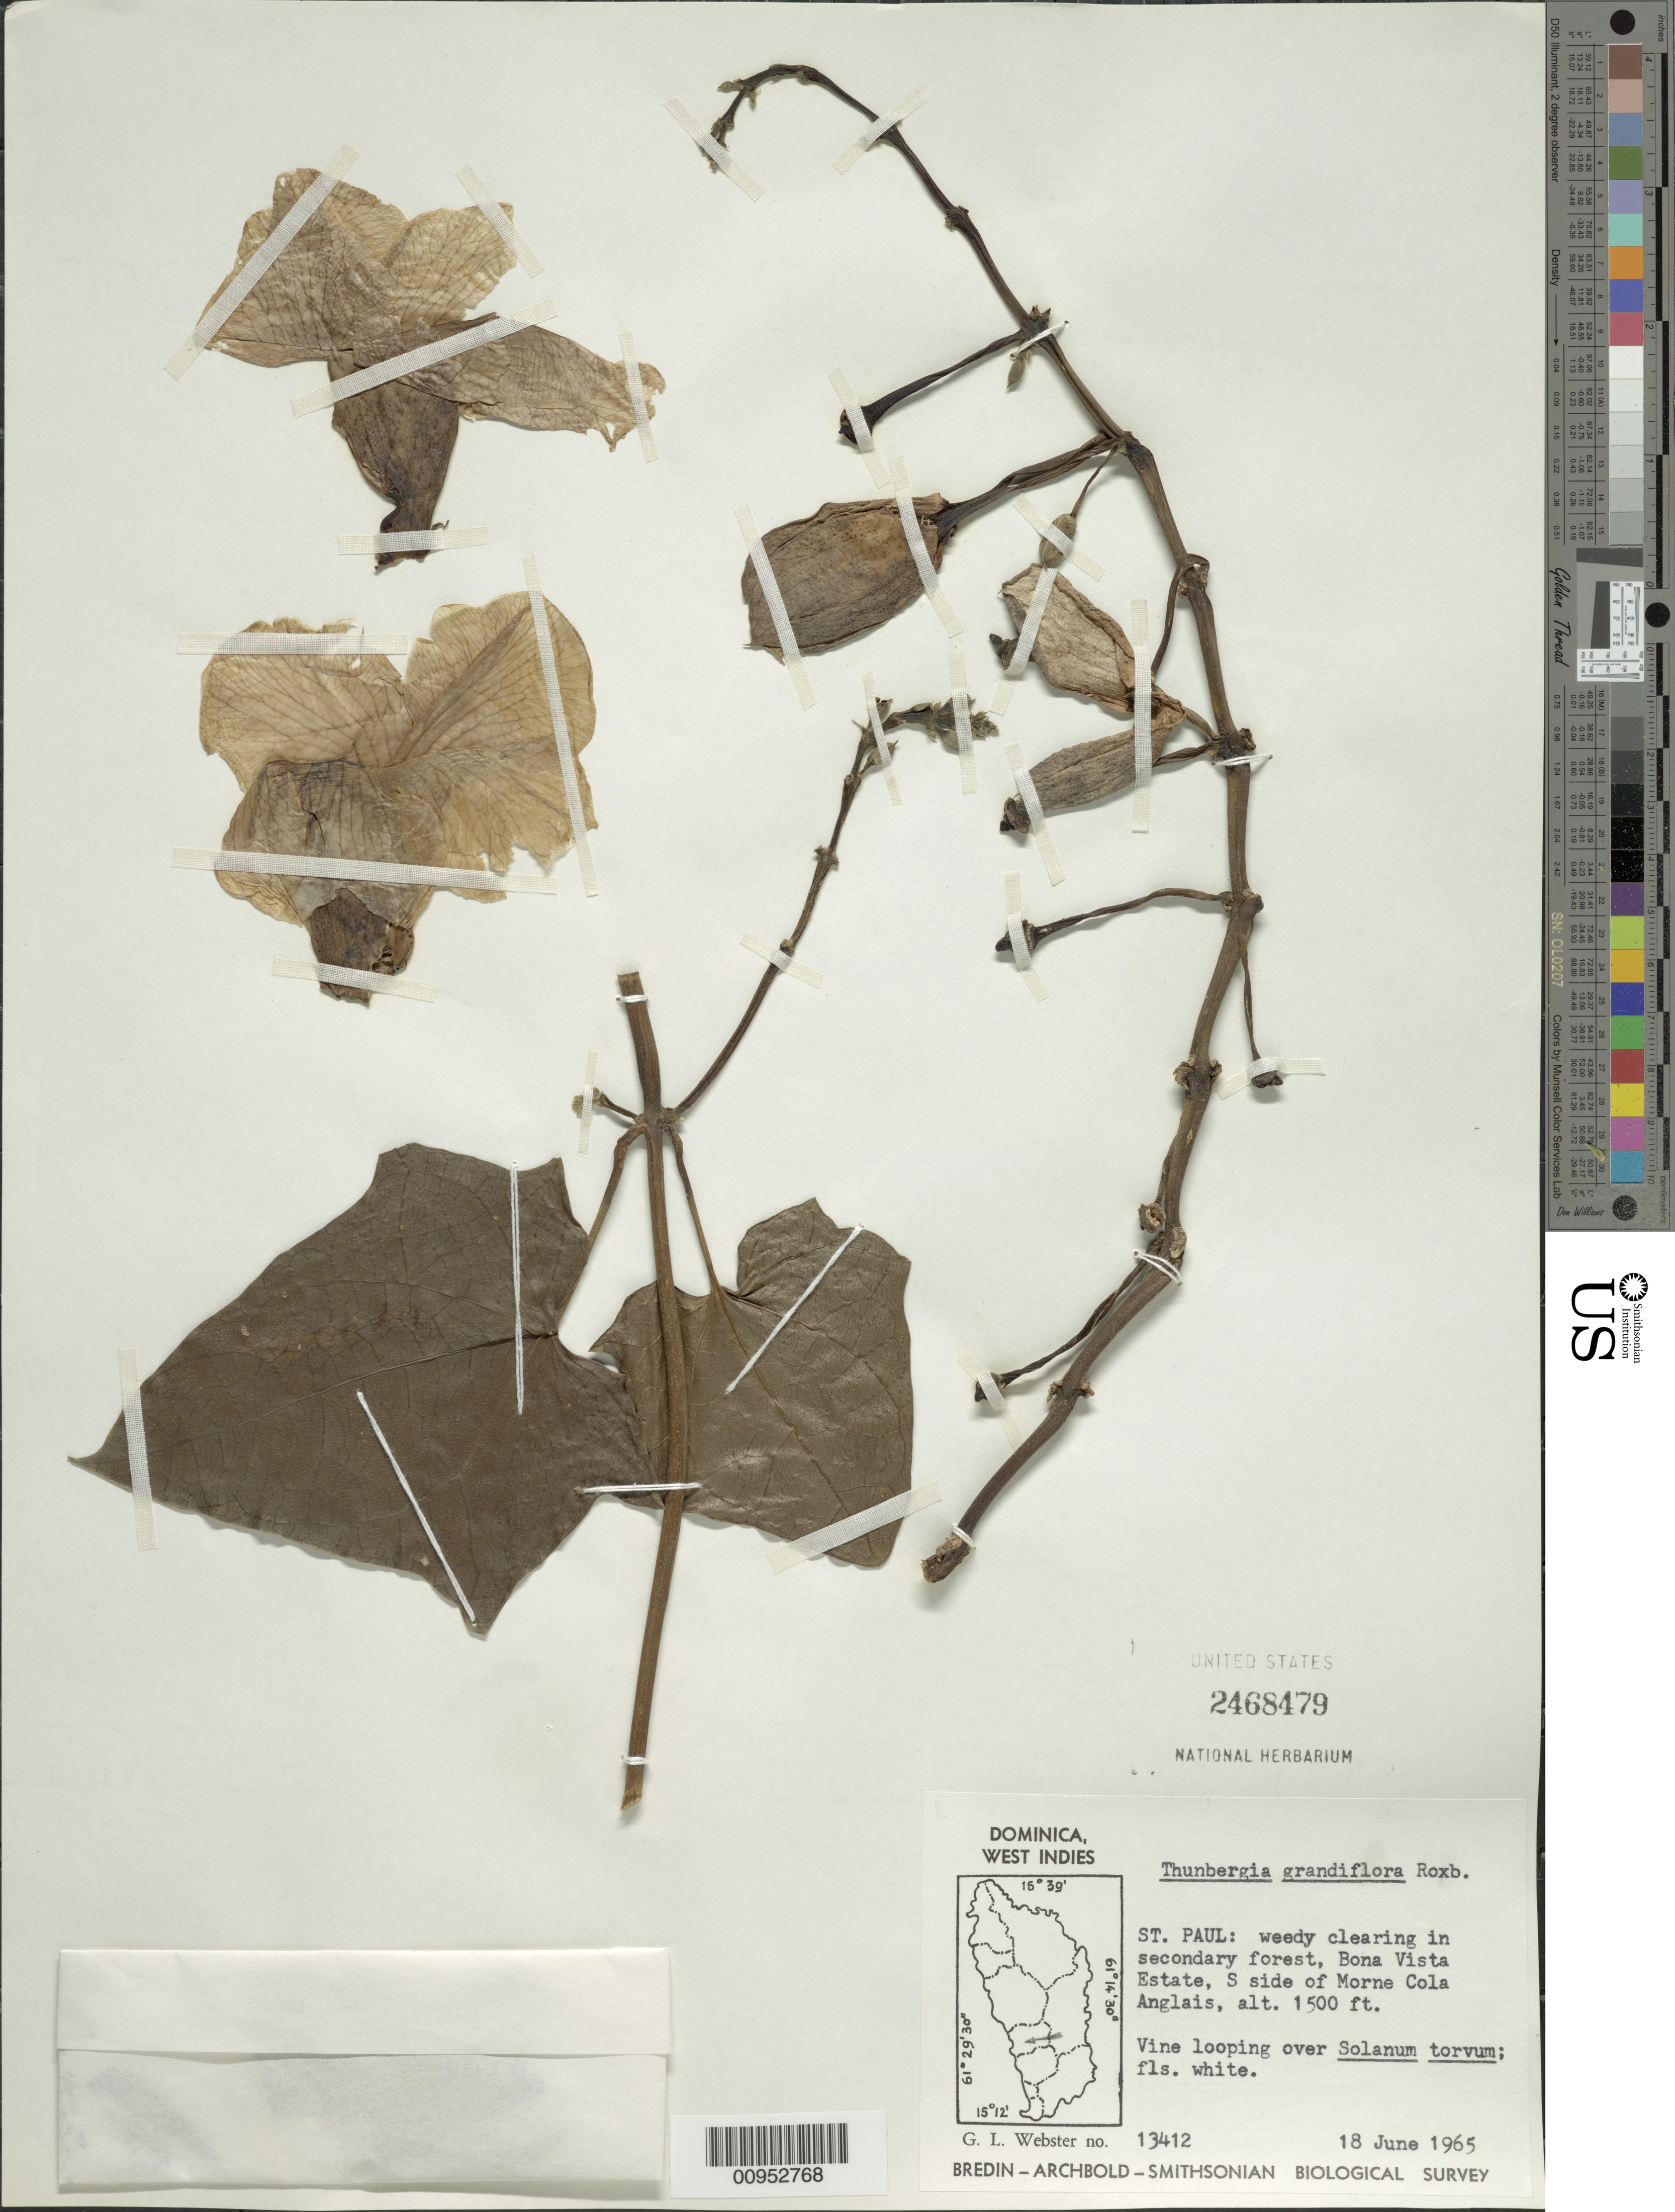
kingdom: Plantae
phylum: Tracheophyta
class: Magnoliopsida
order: Lamiales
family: Acanthaceae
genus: Thunbergia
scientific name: Thunbergia grandiflora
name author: Roxb.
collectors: G. L. Webster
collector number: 13412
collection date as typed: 18 Jun 1965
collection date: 1965-06-18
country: Dominica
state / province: St. Paul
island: Dominica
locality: Bona Vista Estate, S side of Morne Cola Anglais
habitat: Weedy clearing in secondary forest; vine looping over Solanum torvum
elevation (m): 457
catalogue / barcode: US 2468479